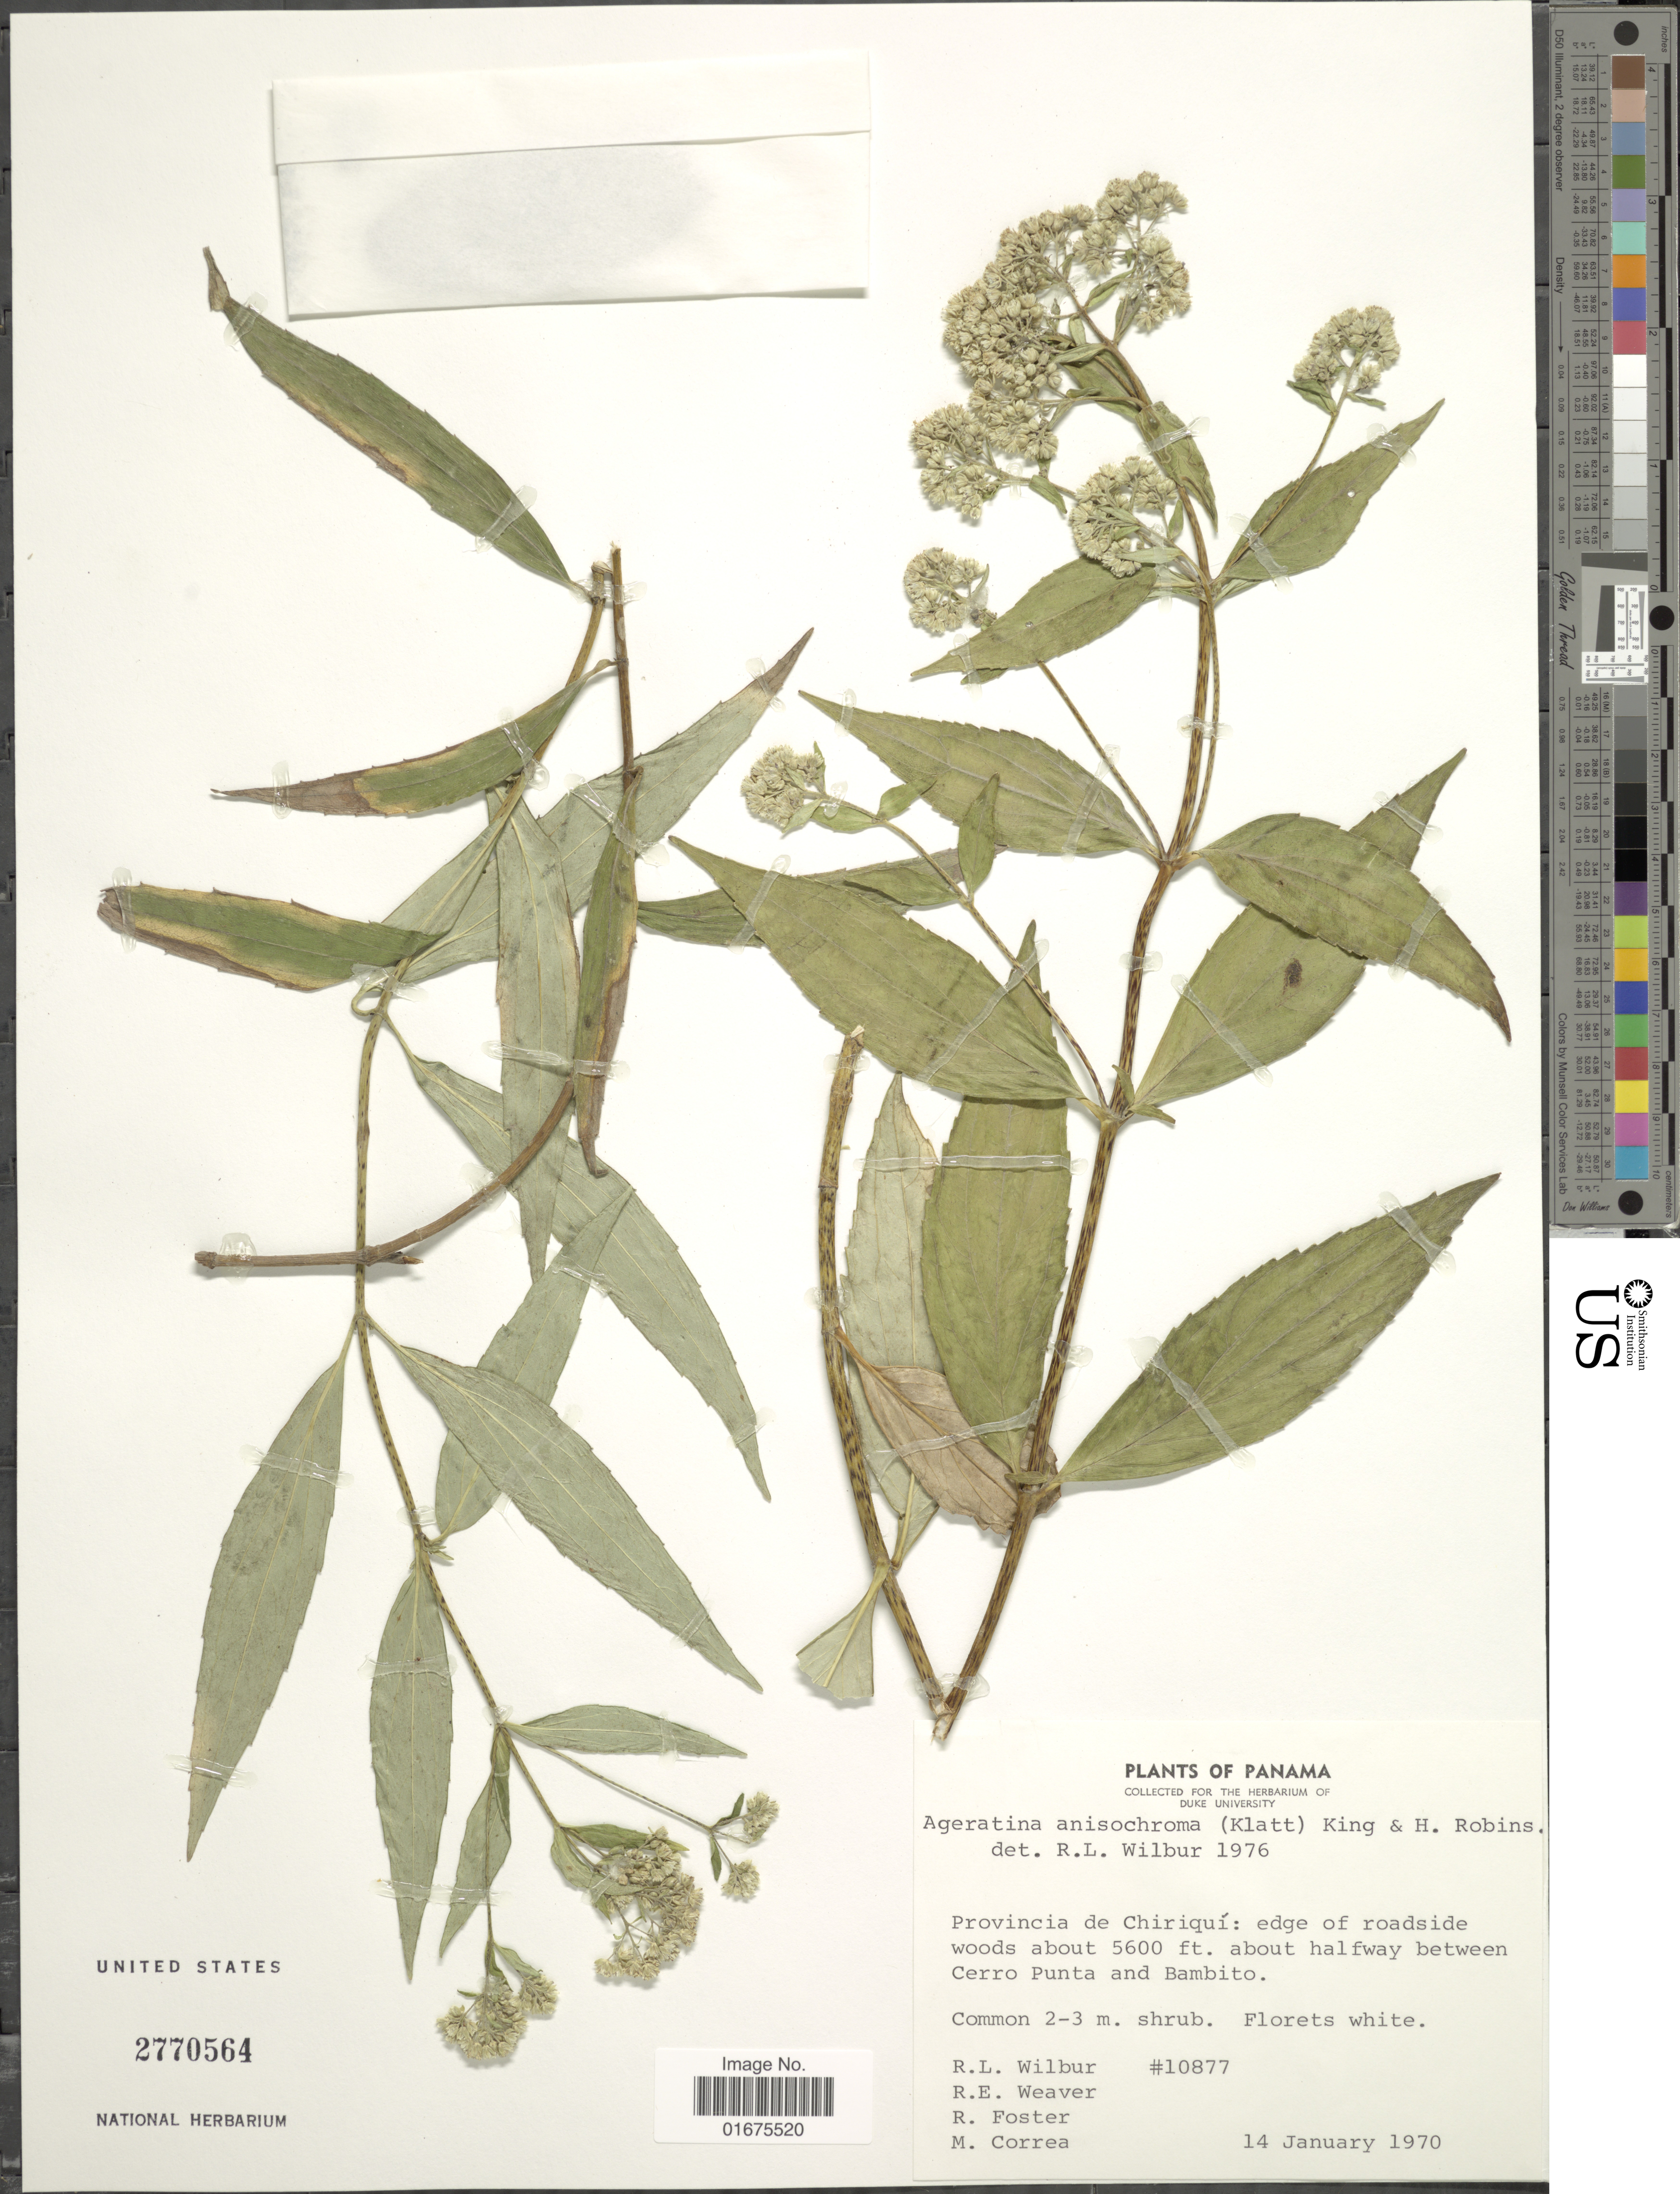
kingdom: Plantae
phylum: Tracheophyta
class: Magnoliopsida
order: Asterales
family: Asteraceae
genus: Ageratina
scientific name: Ageratina anisochroma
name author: (Klatt) R.M. King & H. Rob.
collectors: R. L. Wilbur, R. E. Weaver, R. Foster & M. Correa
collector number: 10877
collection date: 1970-01-14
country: Panama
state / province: Chiriqui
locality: Edge of roadside woods. About halfway between Cerro Punta and Bambito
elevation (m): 1707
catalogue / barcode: US 2770564